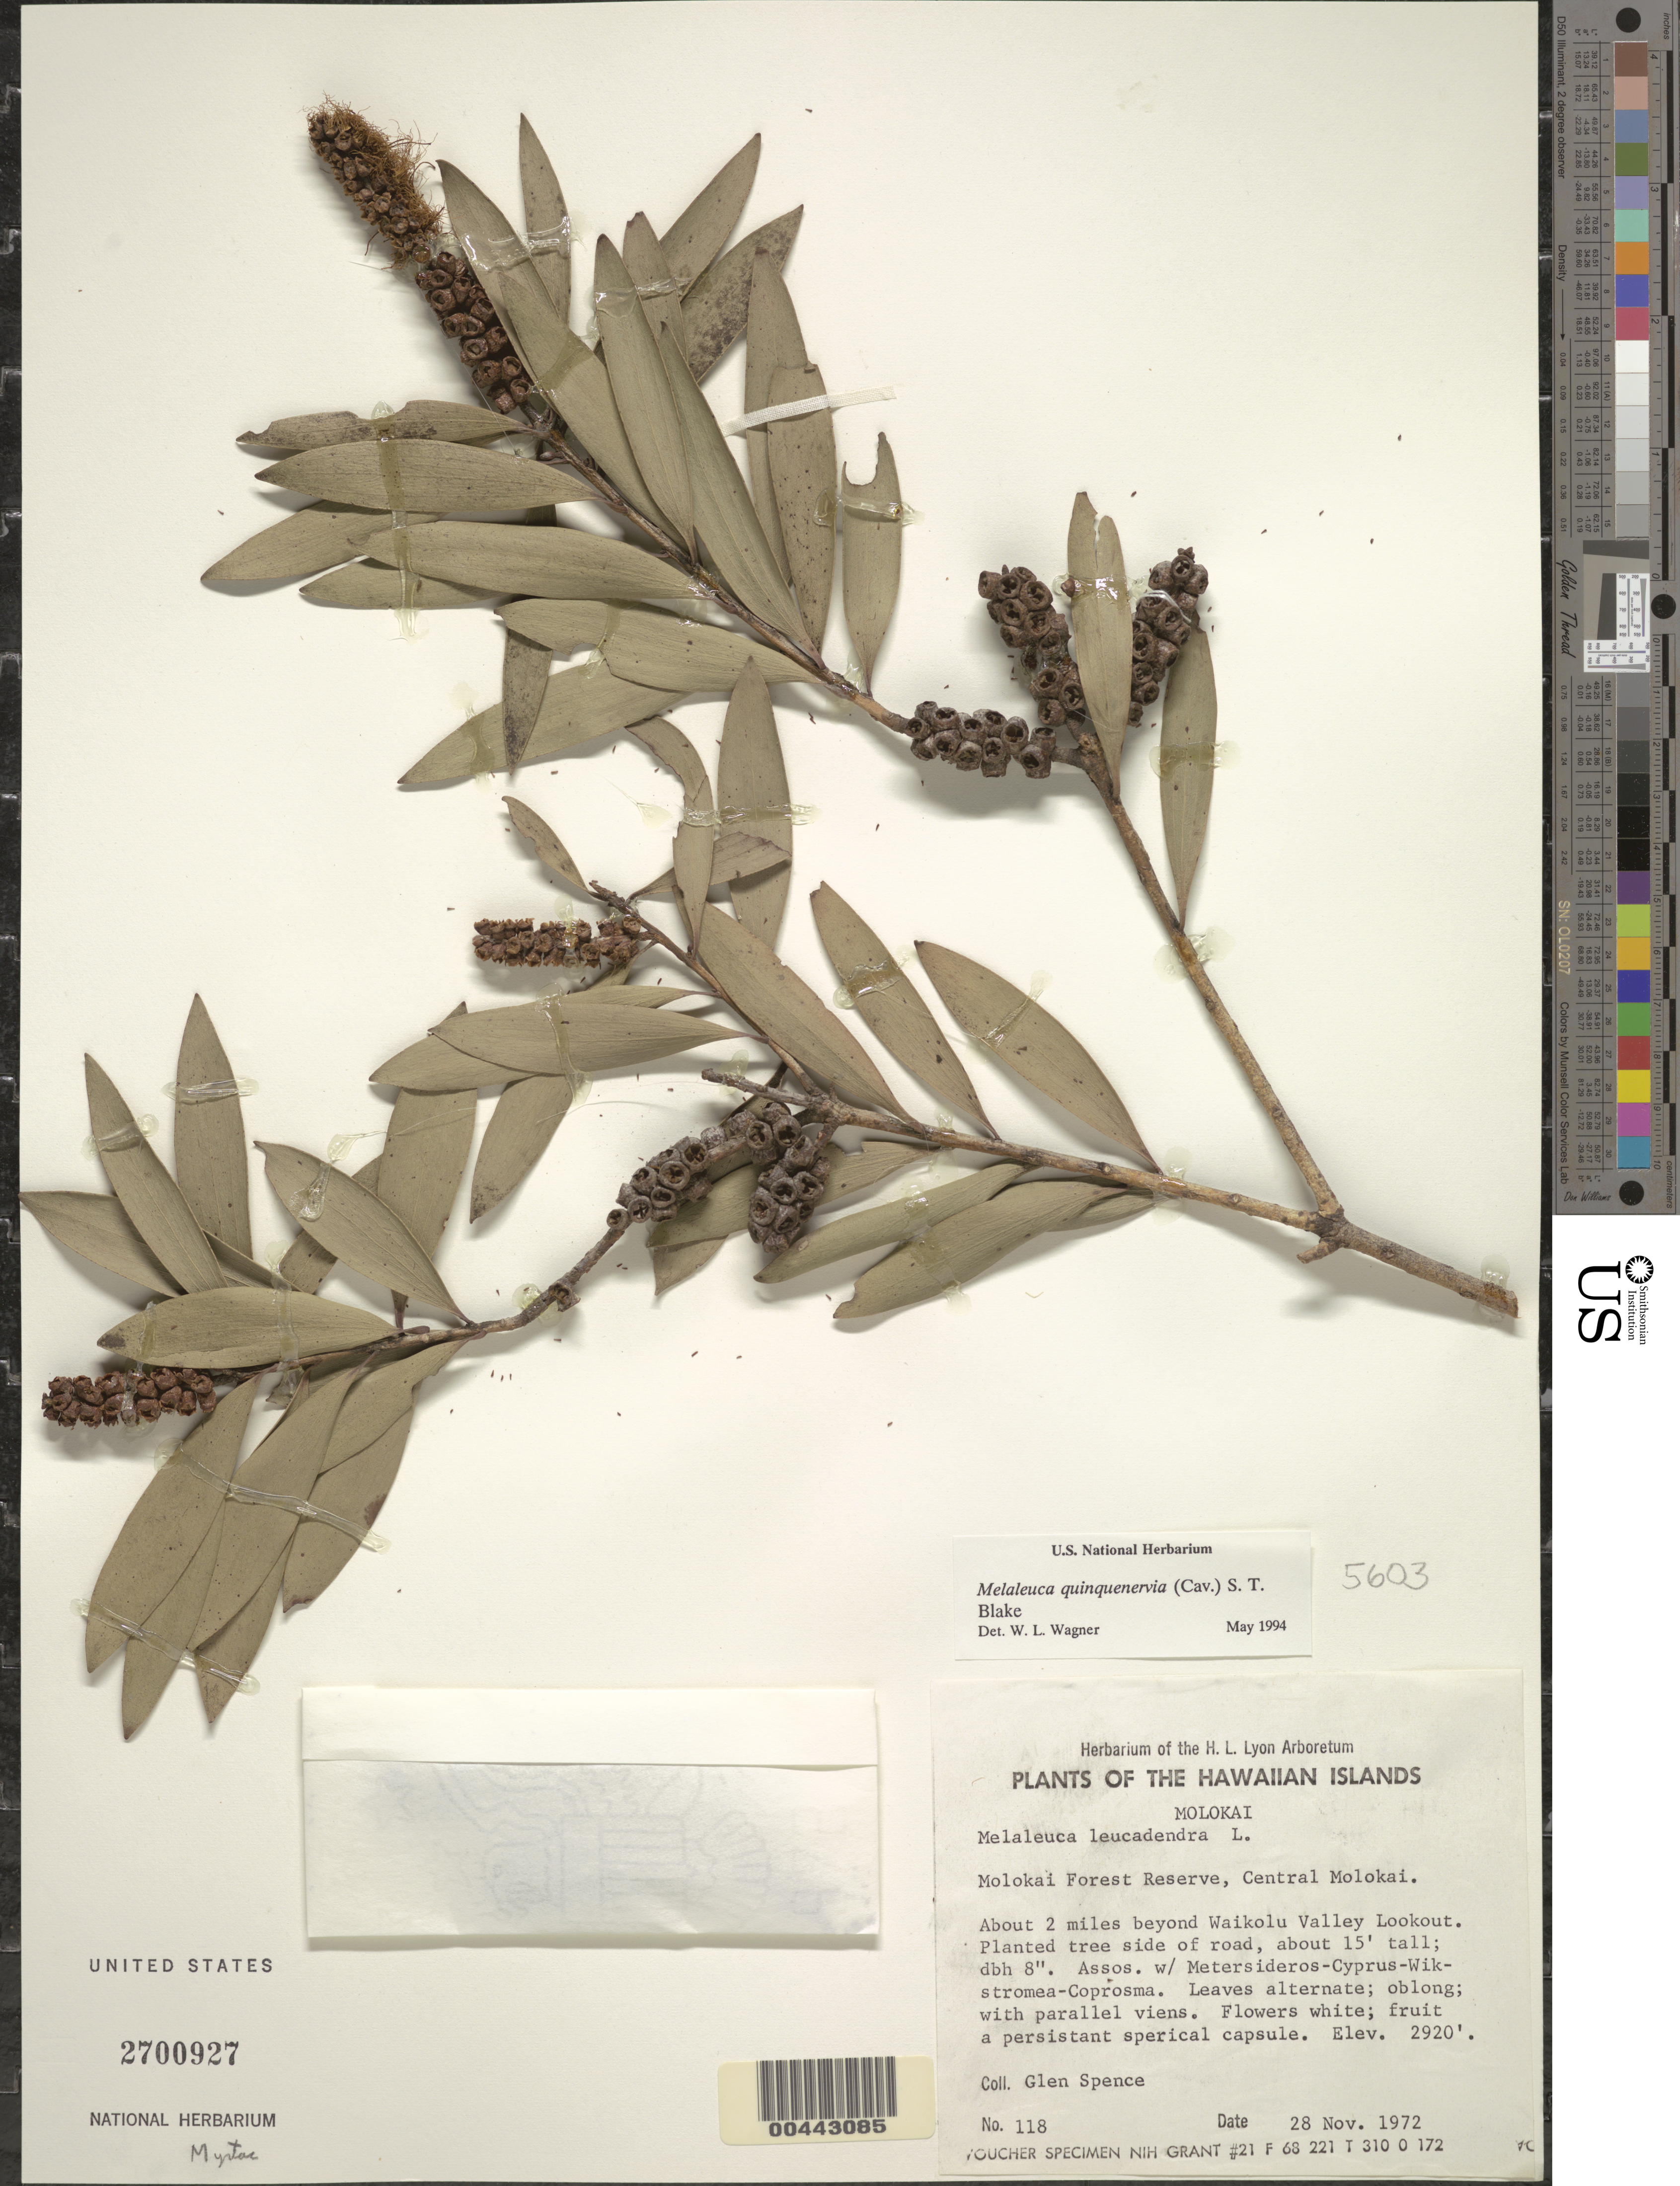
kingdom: Plantae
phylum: Tracheophyta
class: Magnoliopsida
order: Myrtales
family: Myrtaceae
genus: Melaleuca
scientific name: Melaleuca quinquenervia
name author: (Cav.) S.T. Blake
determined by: Wagner, W. L., (BOT), Smithsonian Institution - National Museum of Natural History (UNITED STATES)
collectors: G. Spence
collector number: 118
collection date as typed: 28 Nov 1972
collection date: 1972-11-28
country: United States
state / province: Hawaii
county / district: Maui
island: Moloka'i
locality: Molokai Forest Reserve, Central Molokai, about 2 miles beyond Waikolu Valley Lookout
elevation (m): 890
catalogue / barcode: US 2700927